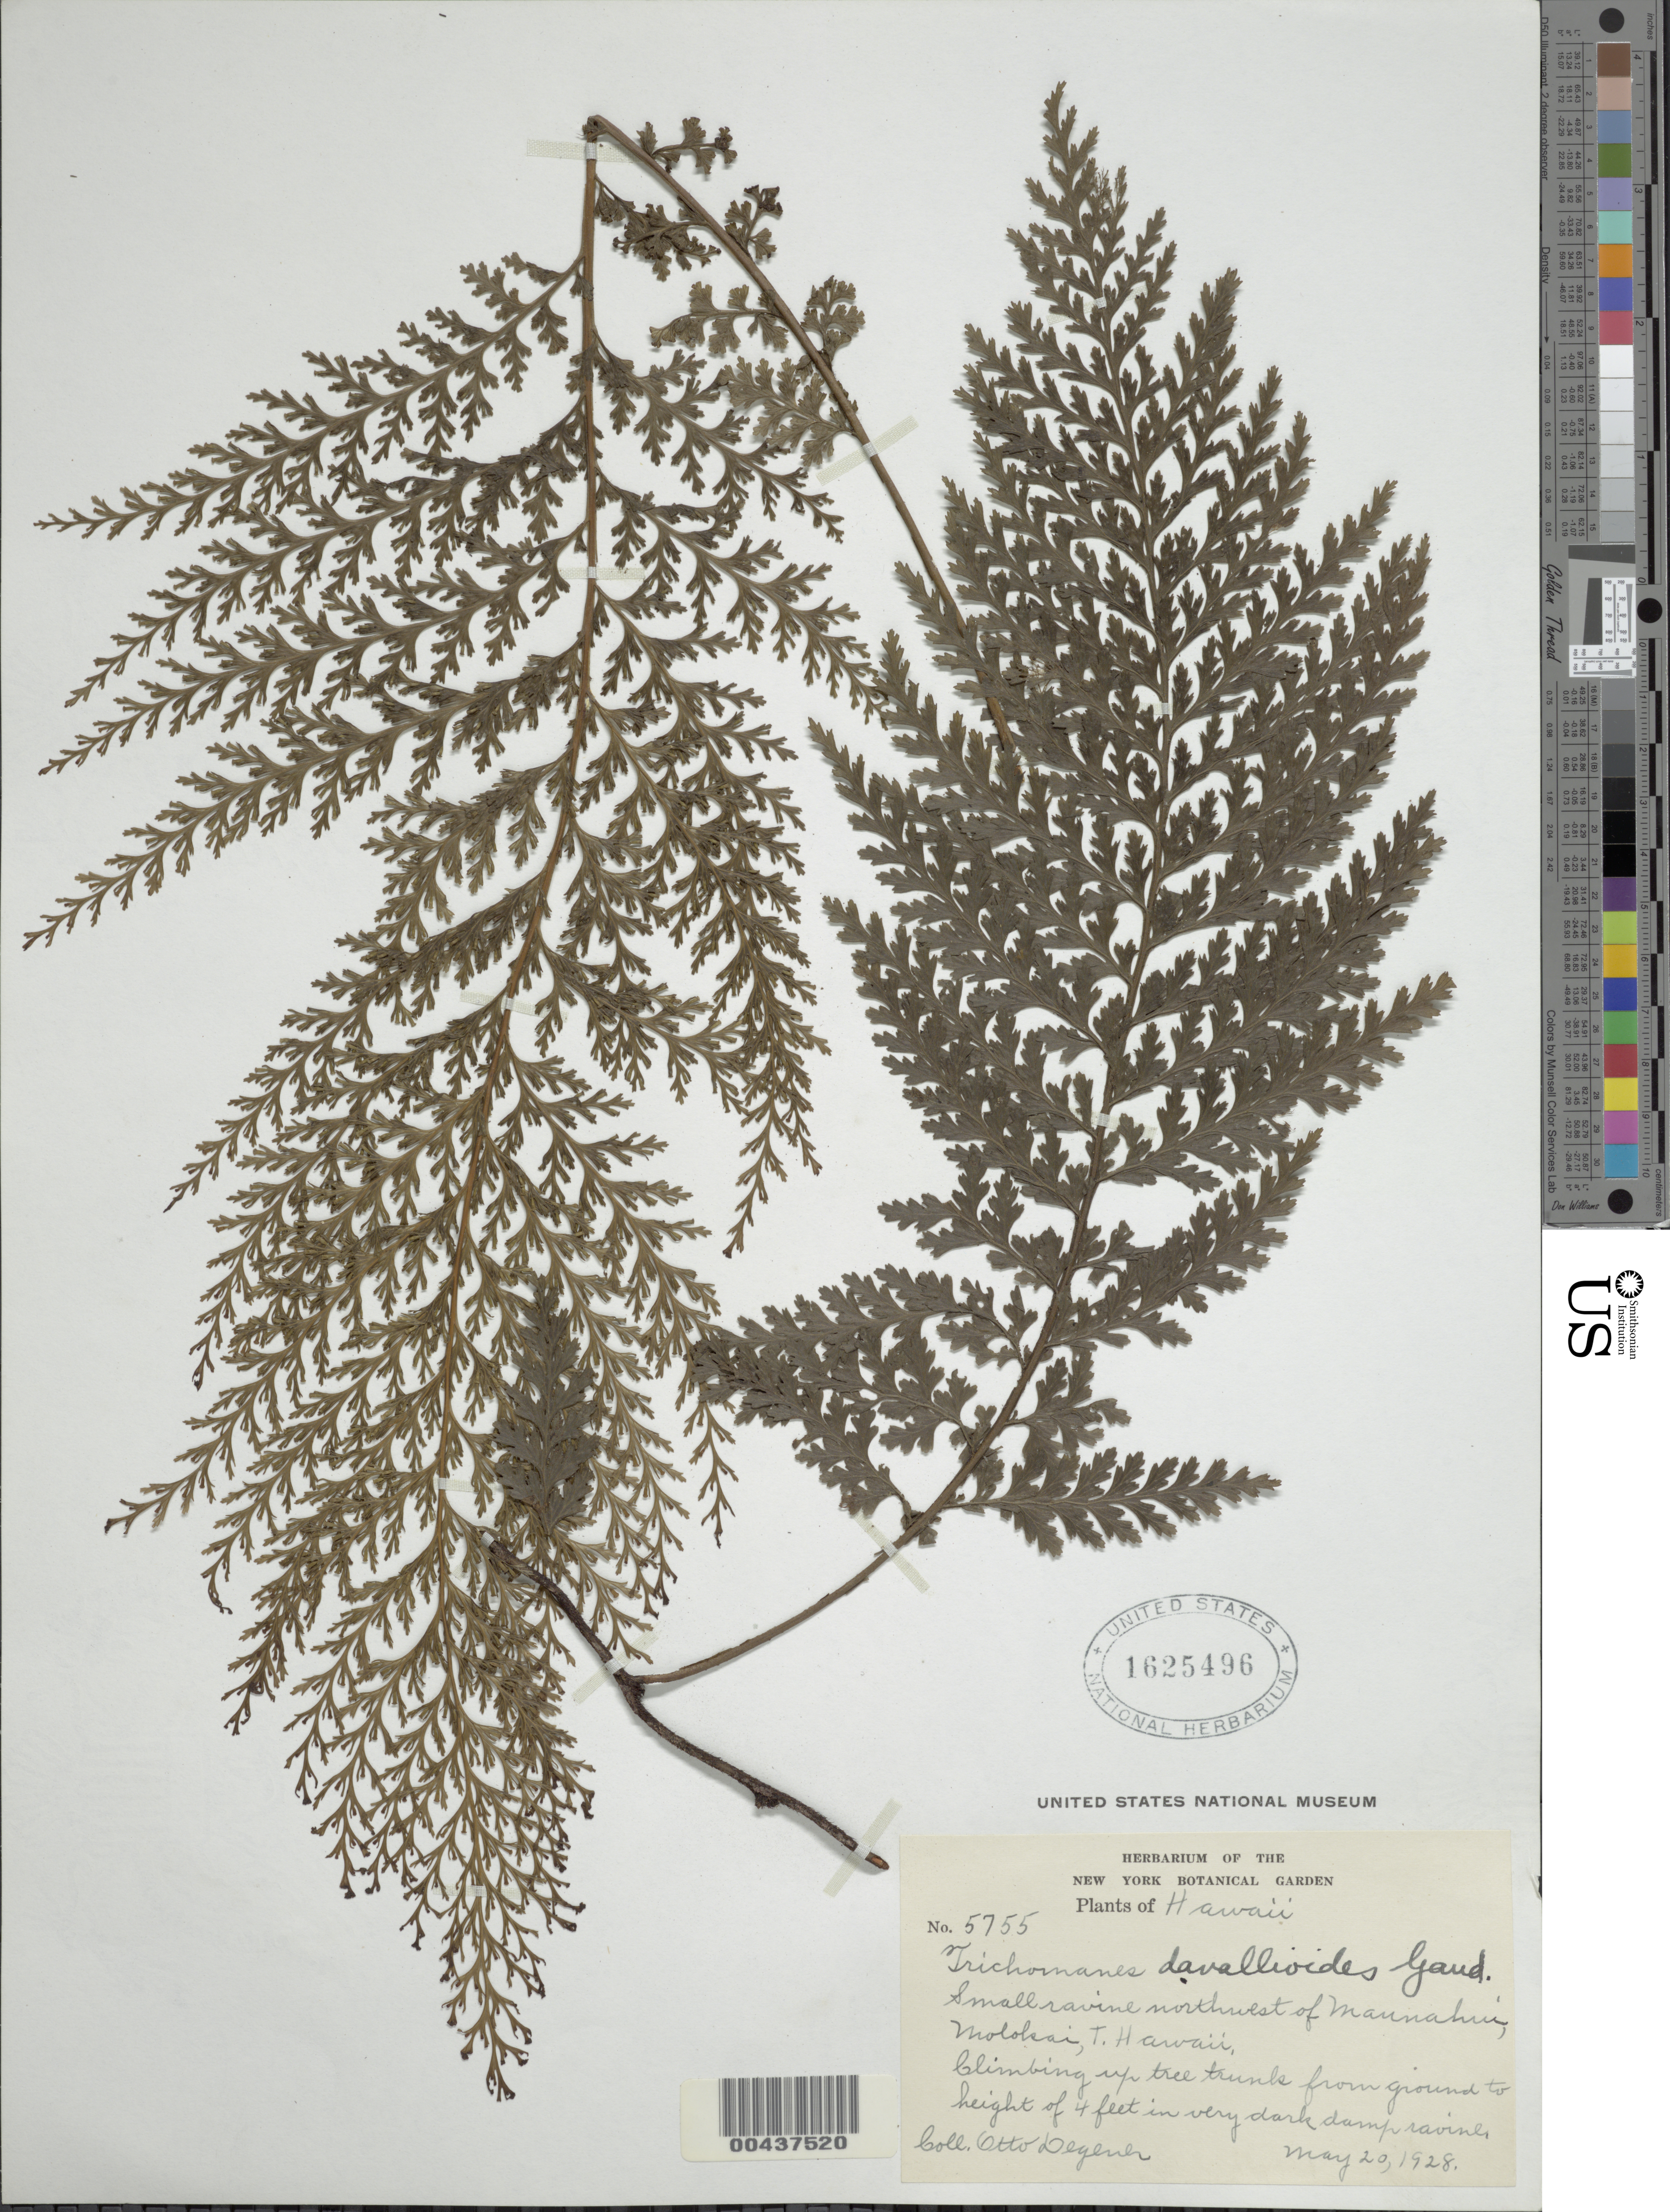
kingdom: Plantae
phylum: Tracheophyta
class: Polypodiopsida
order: Hymenophyllales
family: Hymenophyllaceae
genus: Vandenboschia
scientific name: Vandenboschia davallioides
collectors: O. Degener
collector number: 5755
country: United States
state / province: Hawaii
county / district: Maui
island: Moloka'i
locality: ravine northwest of Maunahui, Molokai, T.H.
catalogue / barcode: US 1625496